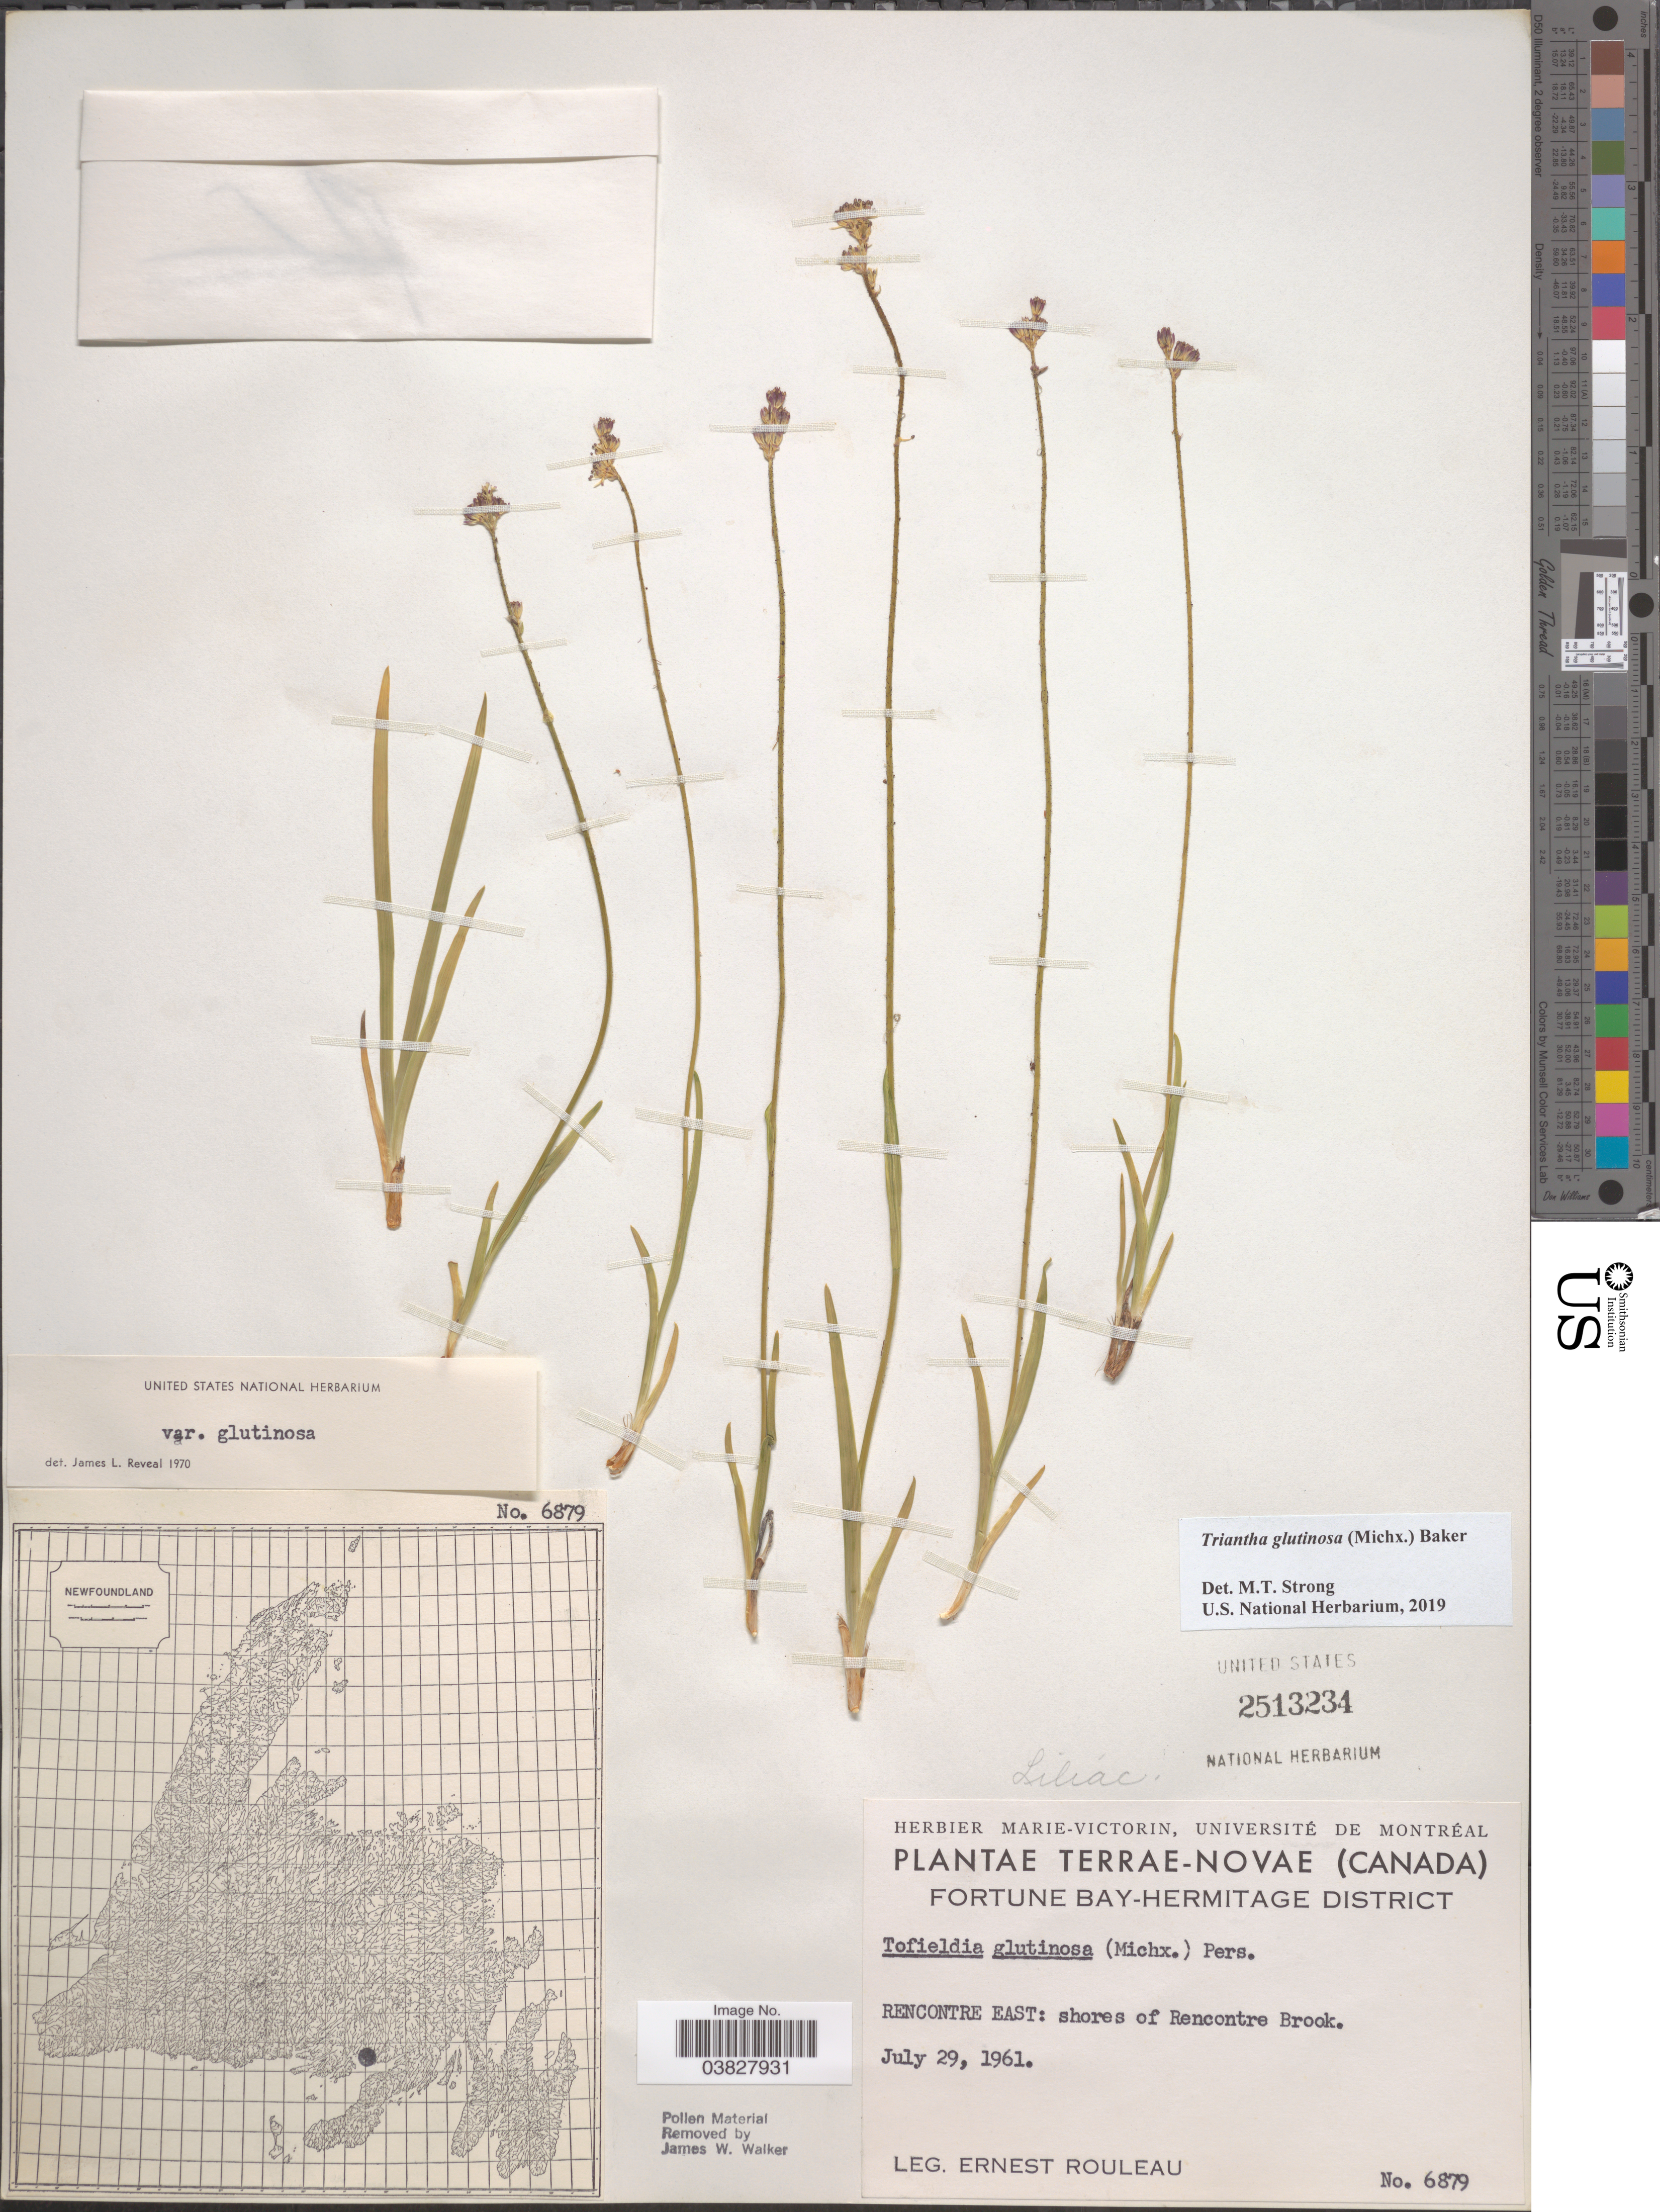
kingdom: Plantae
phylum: Tracheophyta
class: Liliopsida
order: Alismatales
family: Tofieldiaceae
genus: Triantha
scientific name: Triantha glutinosa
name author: (Michx.) Baker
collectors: J. Rouleau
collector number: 6879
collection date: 1961-07-29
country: Canada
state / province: Newfoundland and Labrador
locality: Terrae-Novae. Fortune Bay-Hermitage District. Rencontre East: shores of Rencontre Brook.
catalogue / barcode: US 2513234